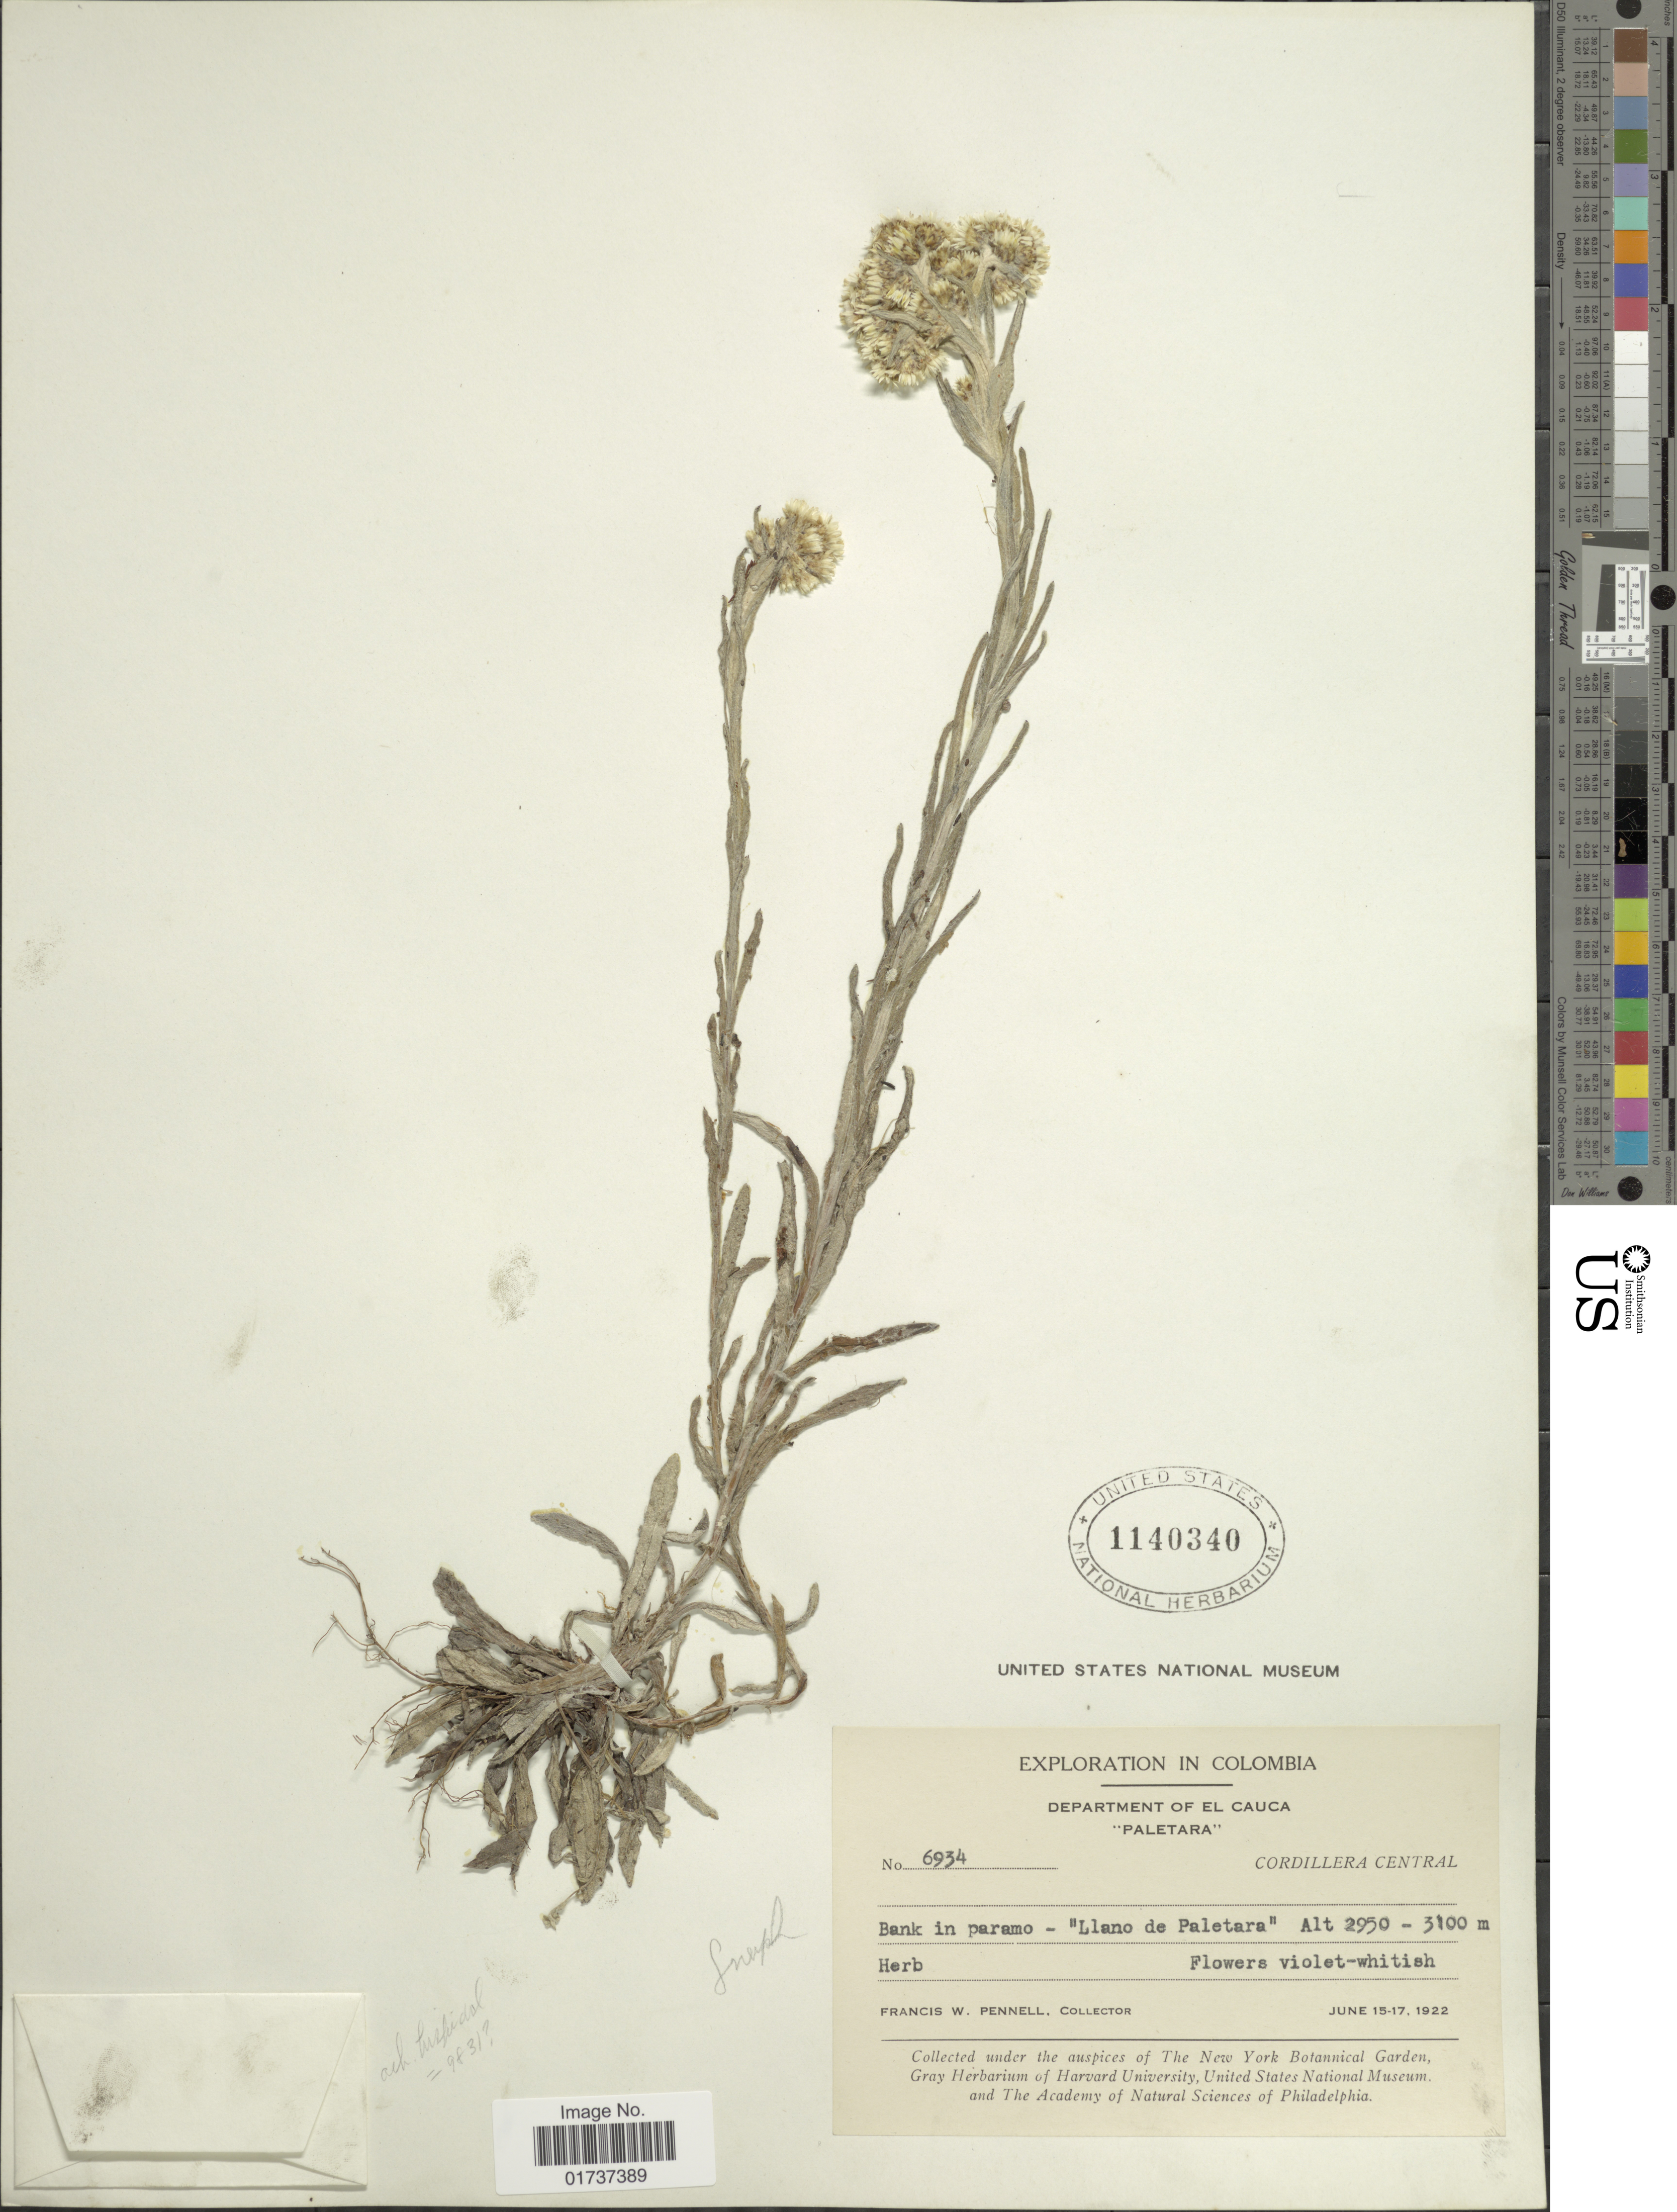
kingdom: Plantae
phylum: Tracheophyta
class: Magnoliopsida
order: Asterales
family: Asteraceae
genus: Chryselium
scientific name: Chryselium gnaphalioides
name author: (Kunth) Urtubey & S.E. Freire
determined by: Nesom, Guy L.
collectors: F. W. Pennell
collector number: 6934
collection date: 1922-06-15/1922-06-17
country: Colombia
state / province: Cauca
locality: Department of El Cauca 'Paletara' Cordillera Central, Bank in paramo - 'Llano de Paletara'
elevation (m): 2950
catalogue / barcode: US 1140340